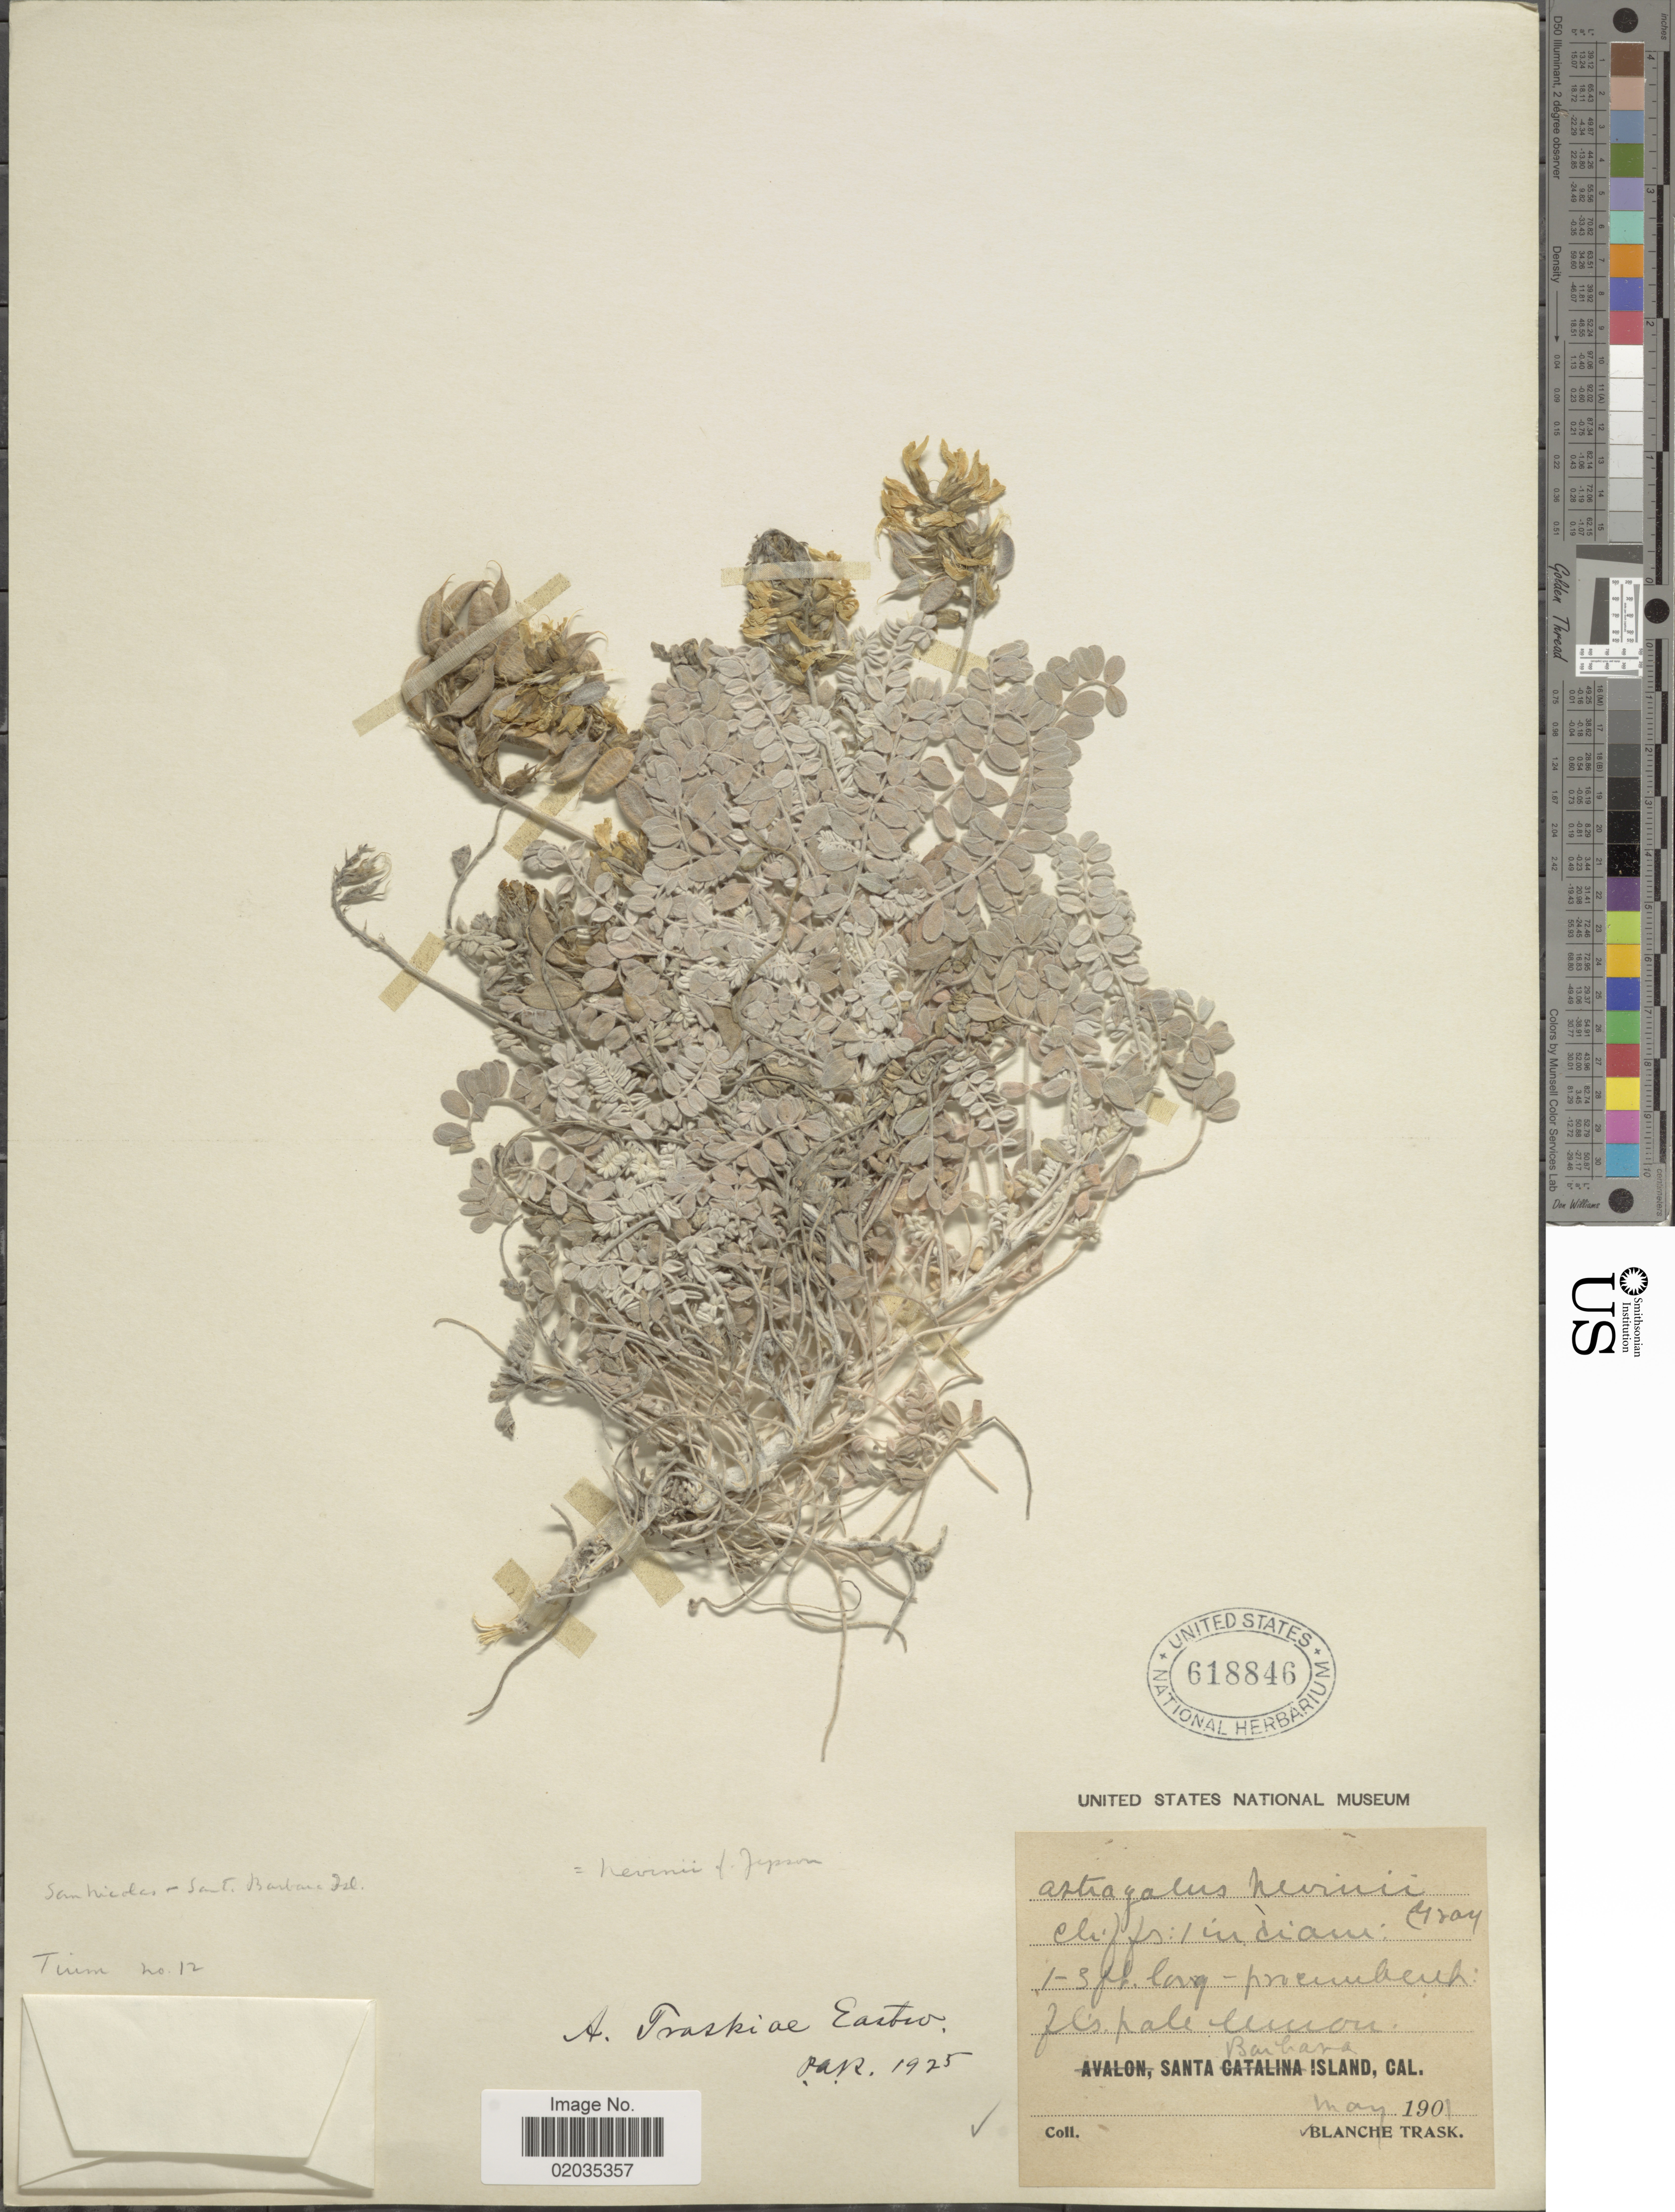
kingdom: Plantae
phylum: Tracheophyta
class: Magnoliopsida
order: Fabales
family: Fabaceae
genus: Astragalus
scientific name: Astragalus traskiae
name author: Eastw.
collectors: B. Trask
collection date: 1901-05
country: United States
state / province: California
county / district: Santa Barbara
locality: Santa Barbara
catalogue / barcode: US 618846